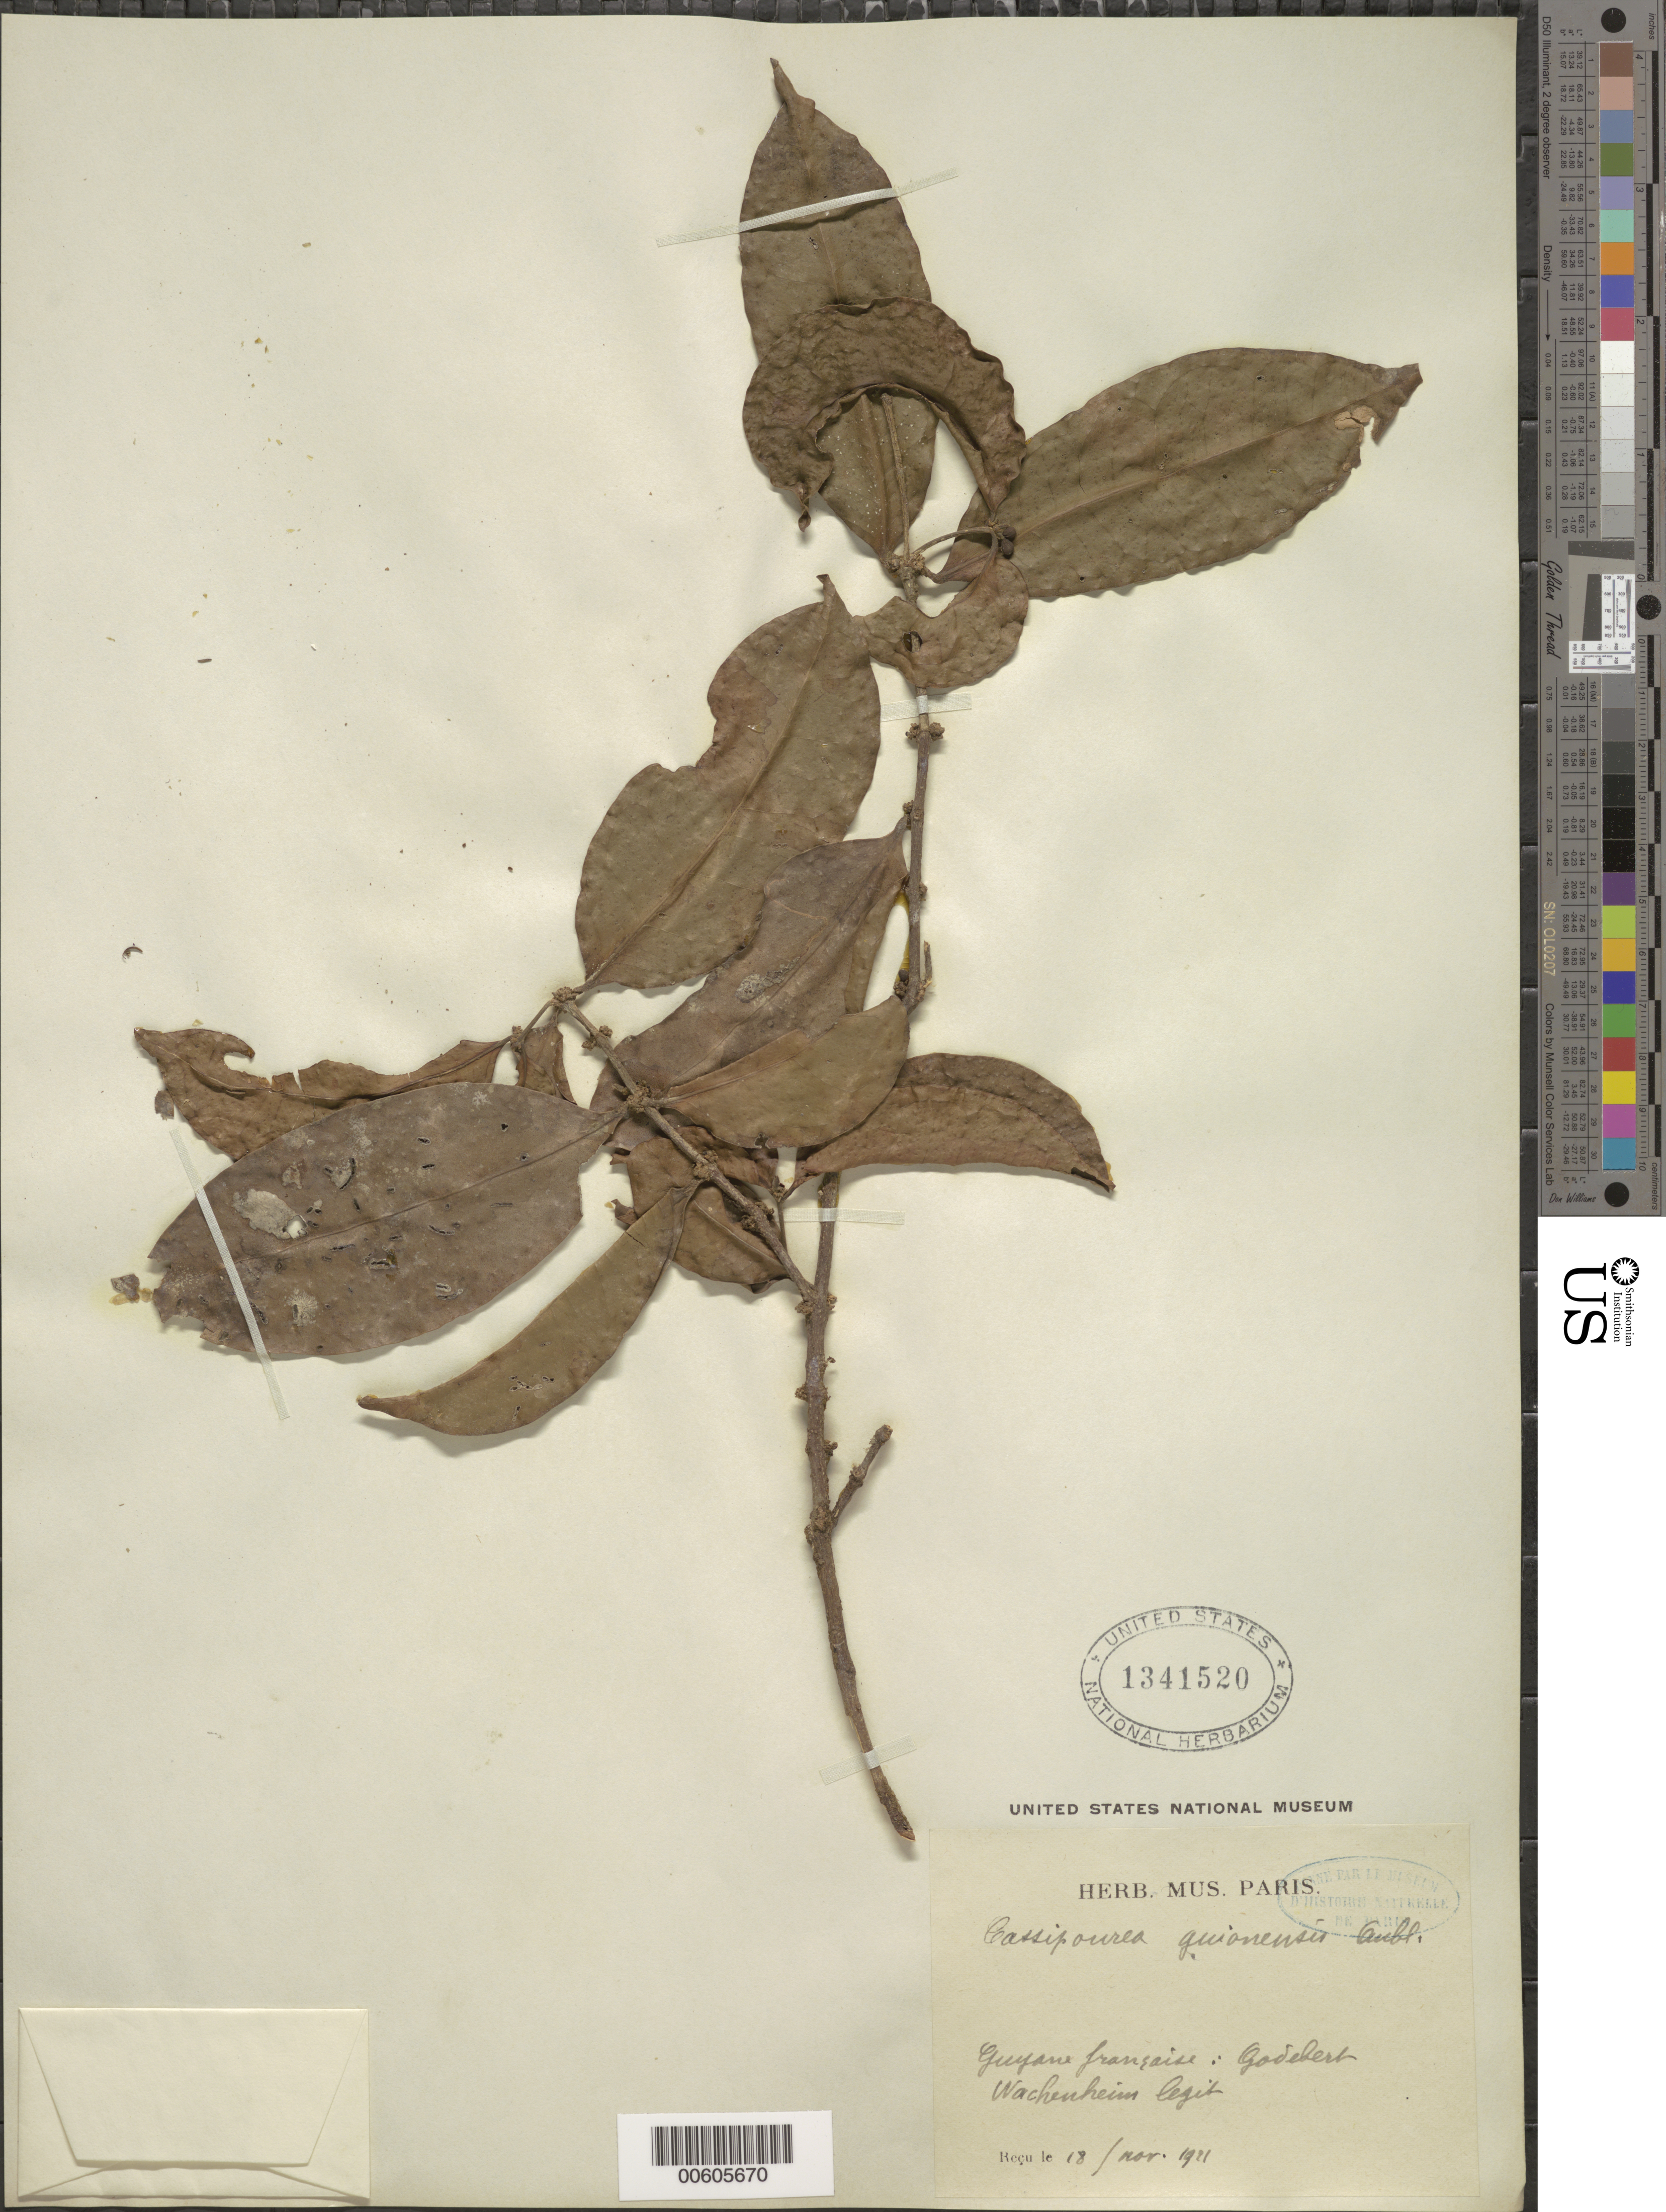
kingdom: Plantae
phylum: Tracheophyta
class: Magnoliopsida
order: Malpighiales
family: Rhizophoraceae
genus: Cassipourea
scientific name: Cassipourea guianensis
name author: Aubl.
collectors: G. Wachenheim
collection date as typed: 1921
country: French Guiana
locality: Godebert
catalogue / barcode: US 1341520